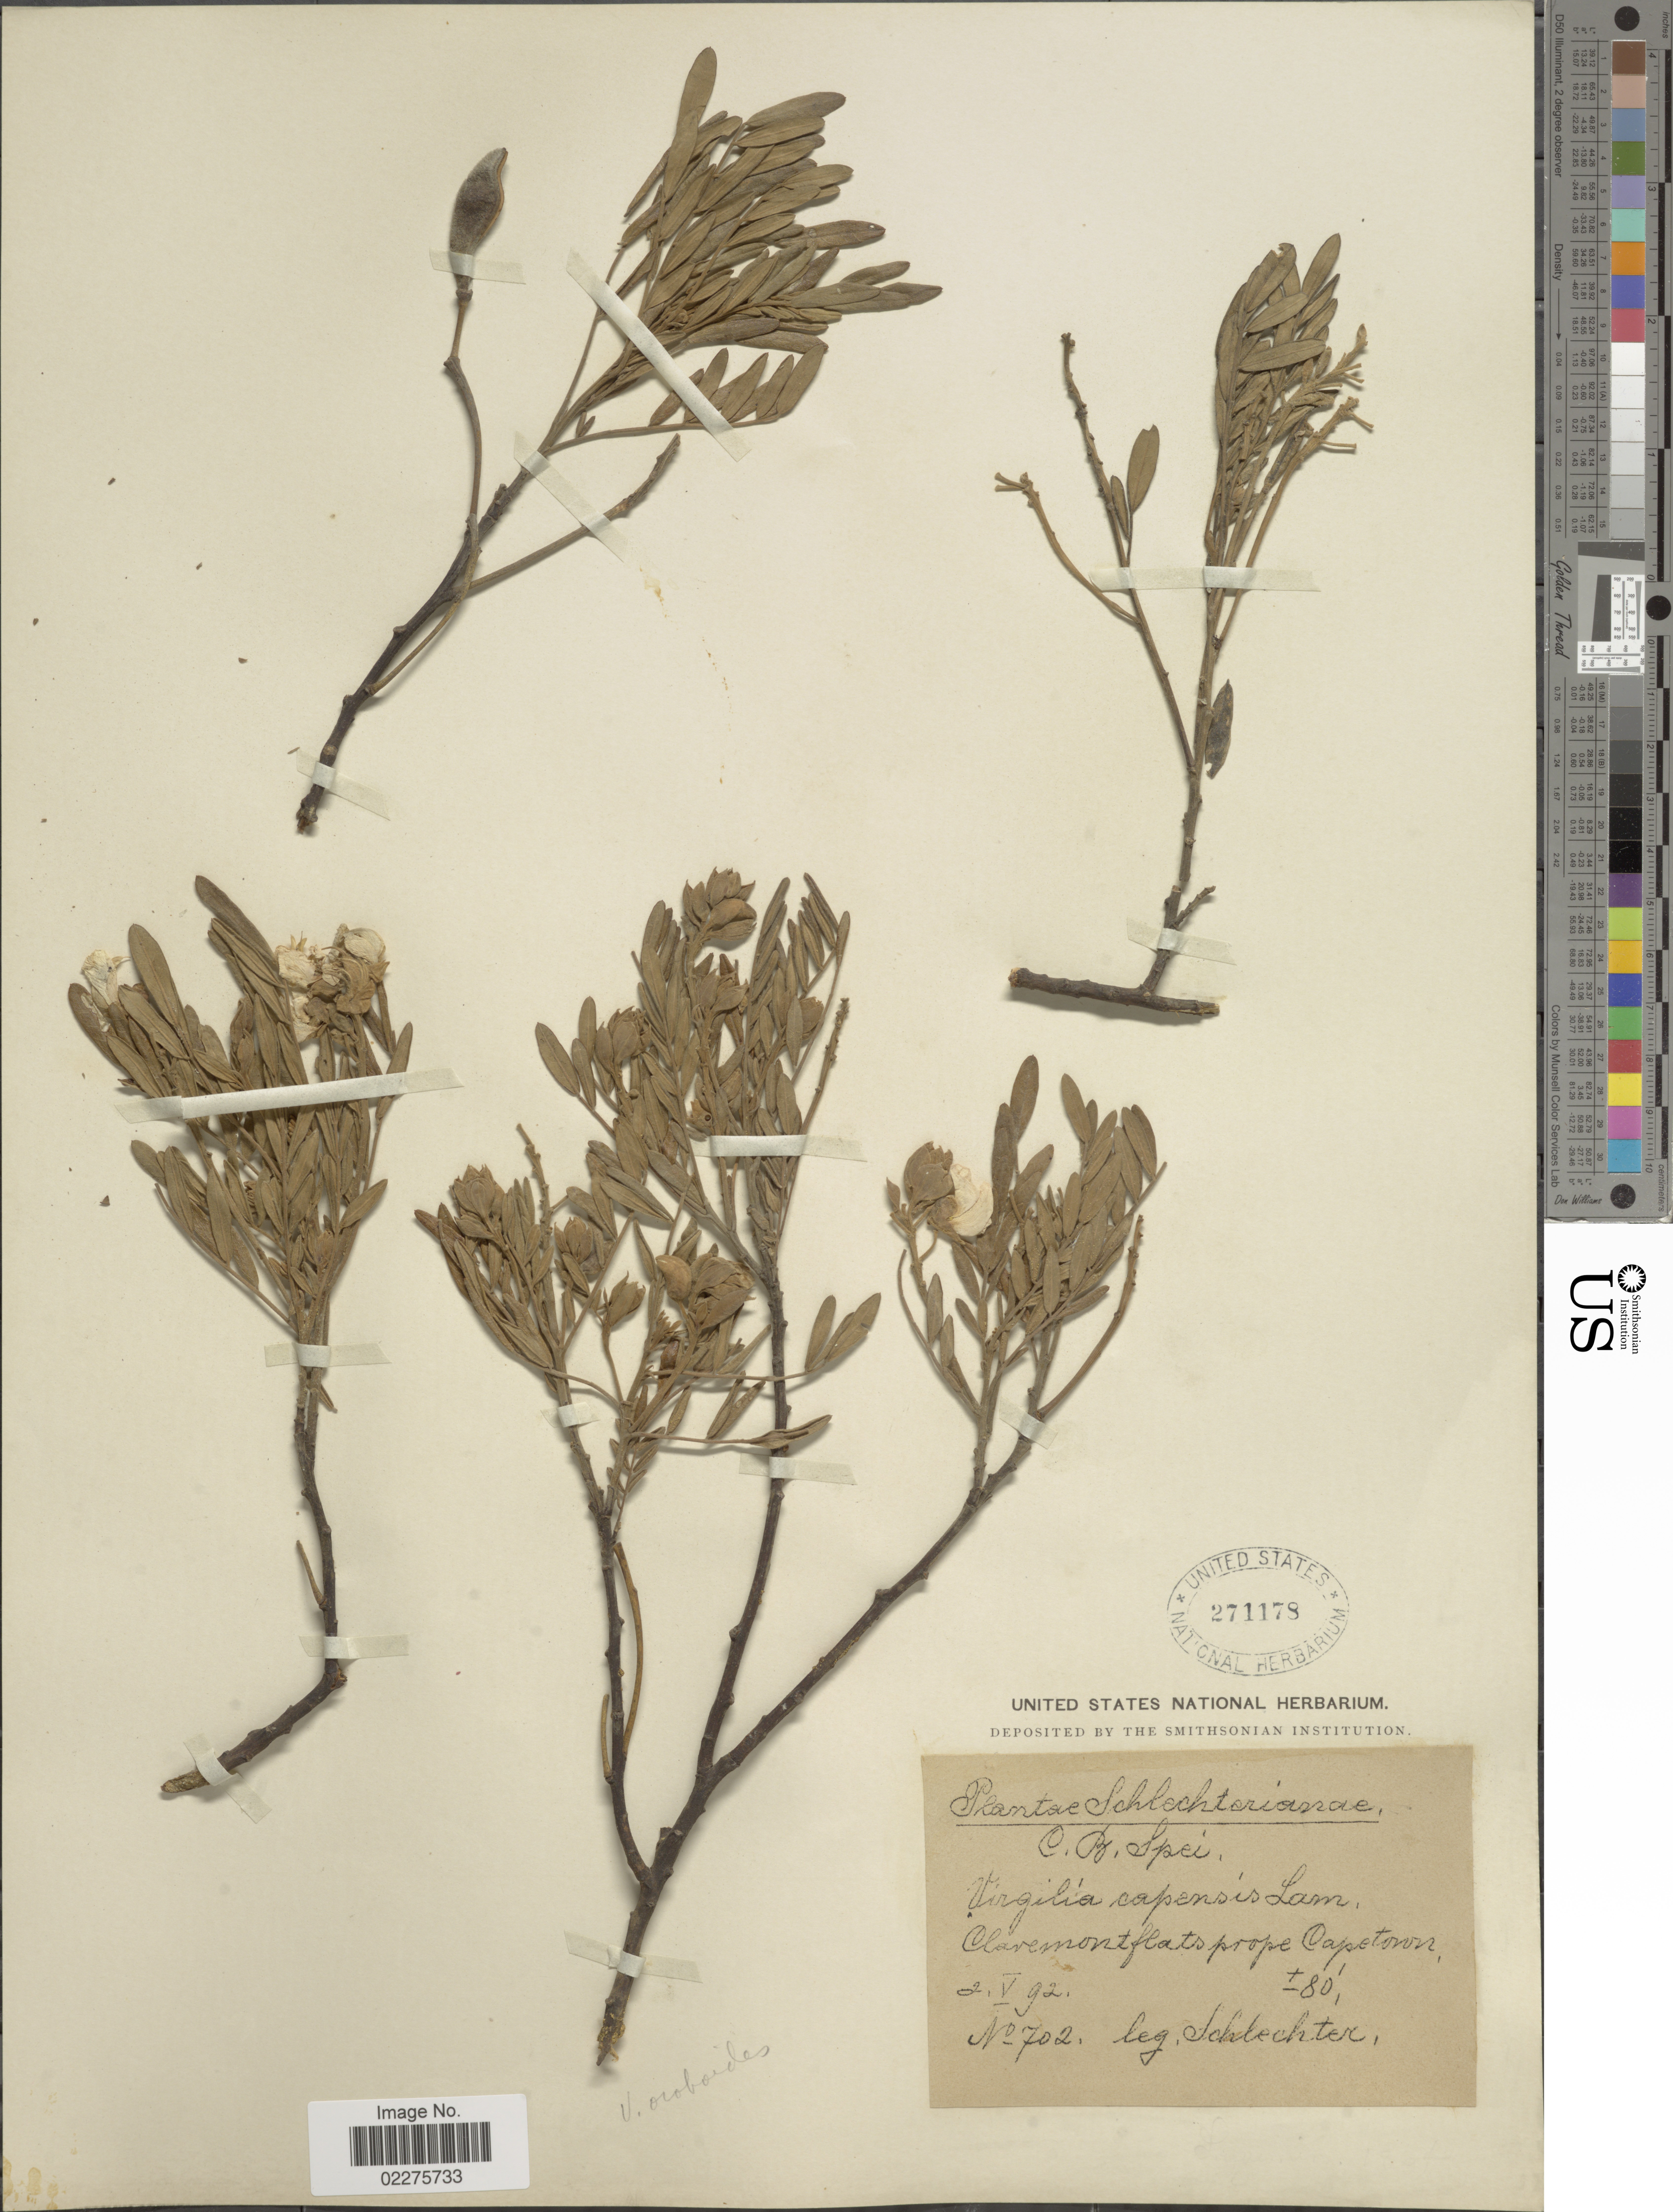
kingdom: Plantae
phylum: Tracheophyta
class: Magnoliopsida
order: Fabales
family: Fabaceae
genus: Virgilia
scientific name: Virgilia oroboides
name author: (Bergius) T.M. Salter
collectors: Schlechter, --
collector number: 702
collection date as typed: Transcribed d/m/y: 2/5/92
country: South Africa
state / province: Western Cape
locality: Clavemont flats prope Capetown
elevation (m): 24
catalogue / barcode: US 271178